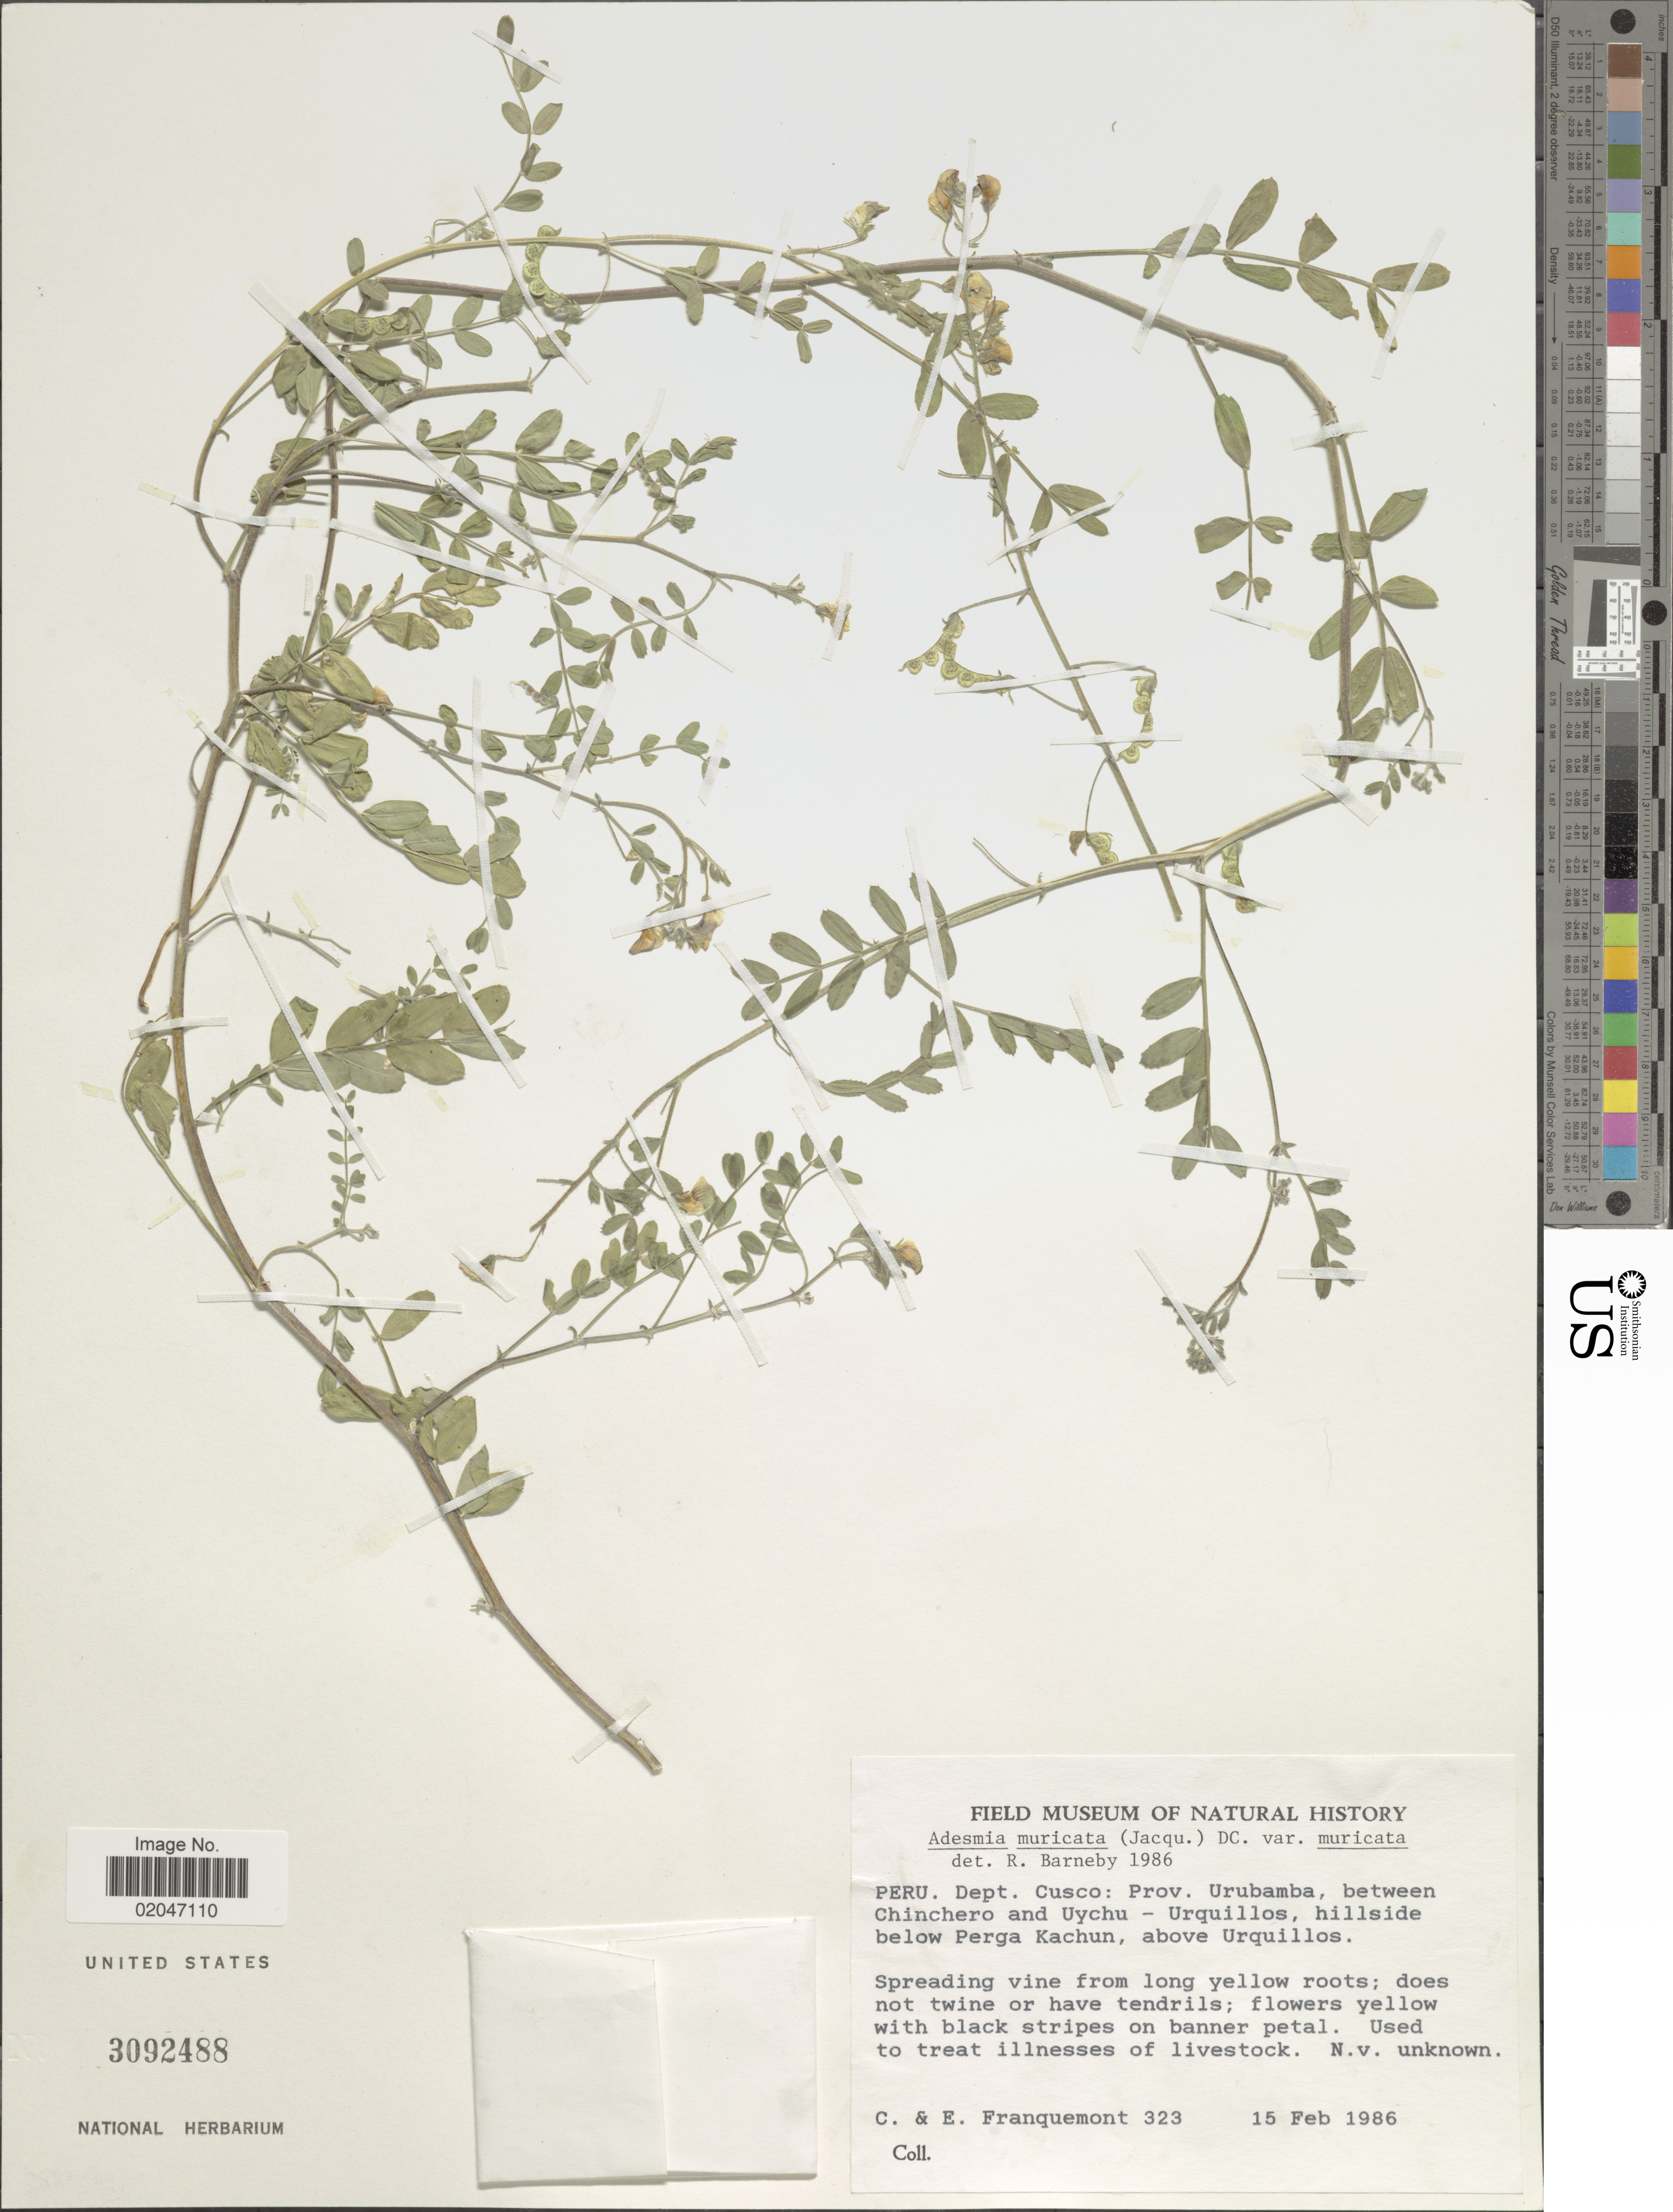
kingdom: Plantae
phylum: Tracheophyta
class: Magnoliopsida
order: Fabales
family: Fabaceae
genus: Adesmia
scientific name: Adesmia muricata var. muricata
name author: (Jacq.) DC.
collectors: C. Franquement & E. Franquement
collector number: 323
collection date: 1986-02-15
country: Peru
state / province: Cusco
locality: Prov. Urubamba, between Chinchero and Uychu-Urquillos, hillside below Perga Kachun, above Urquillos.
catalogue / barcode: US 3092488